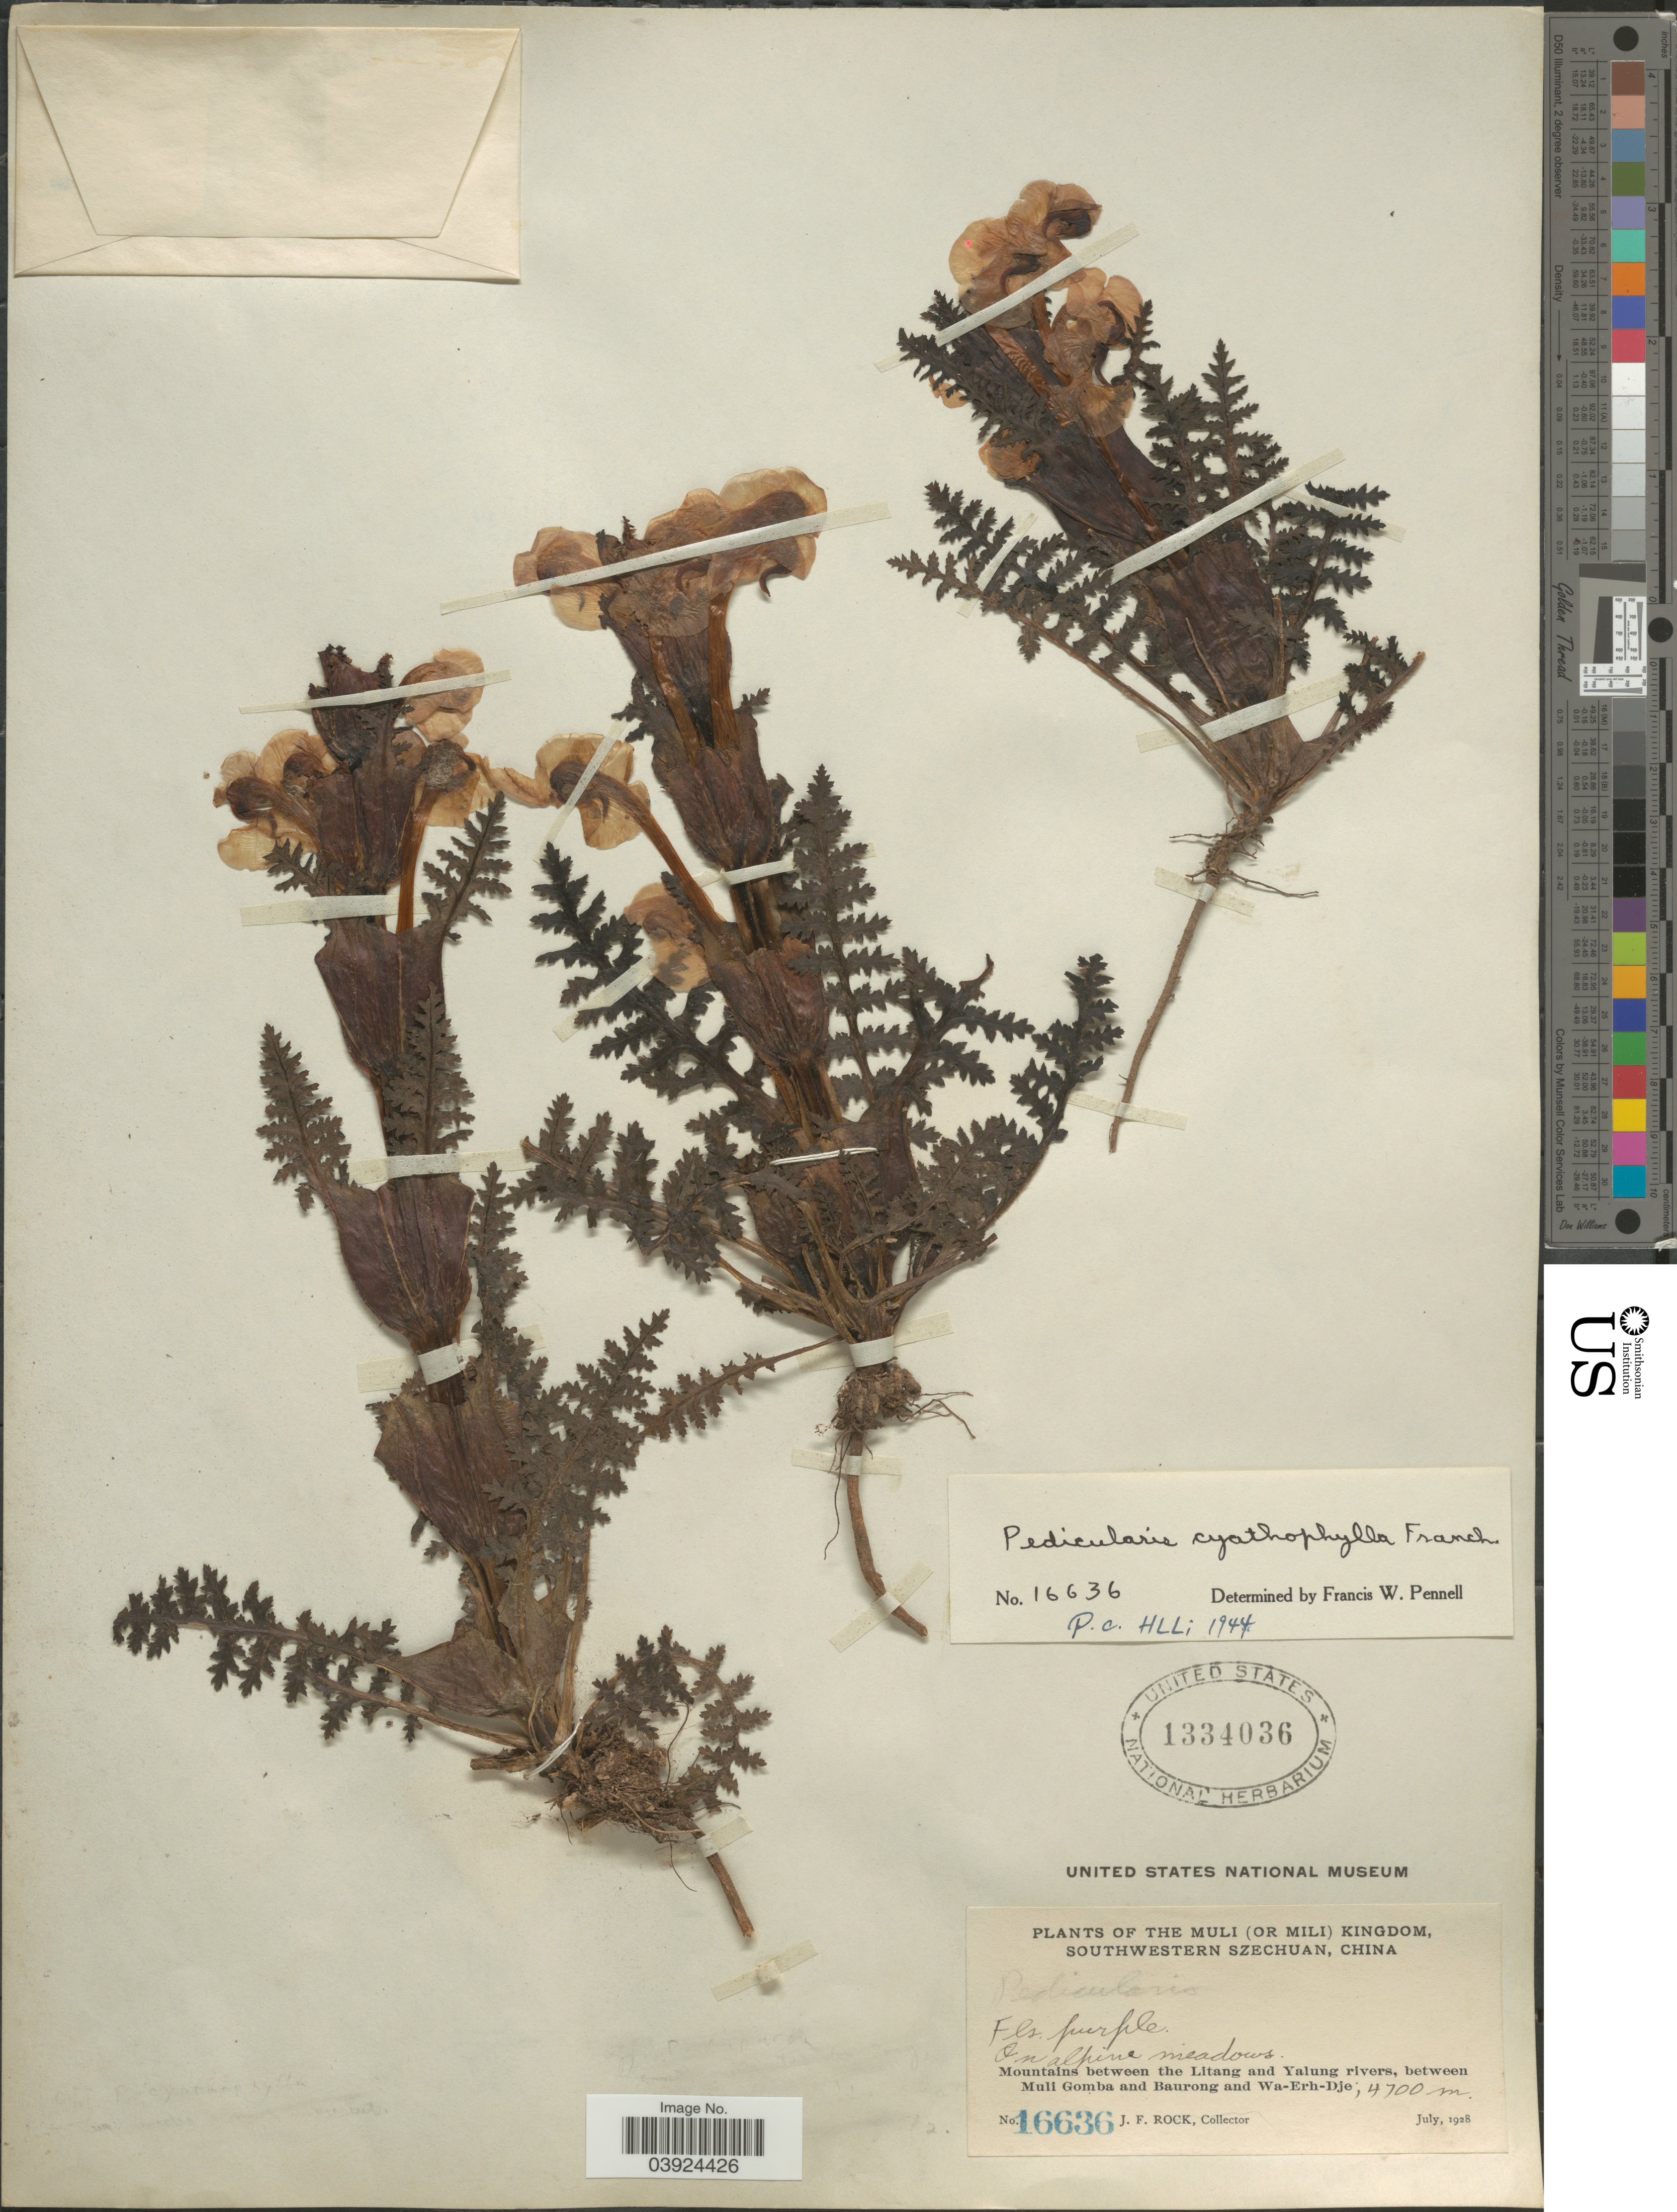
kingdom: Plantae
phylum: Tracheophyta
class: Magnoliopsida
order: Lamiales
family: Orobanchaceae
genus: Pedicularis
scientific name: Pedicularis cyathophylla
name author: Franch.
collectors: J. Rock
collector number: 16636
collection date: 1928-07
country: China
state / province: Sichuan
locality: The Muli (or Mili) Kingdom Southwestern Szechuan. Mountains between the Litang and Yalung rivers, between Muli Gomba and Baurong and Wa-Erh-Dje.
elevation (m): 4700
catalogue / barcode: US 1334036